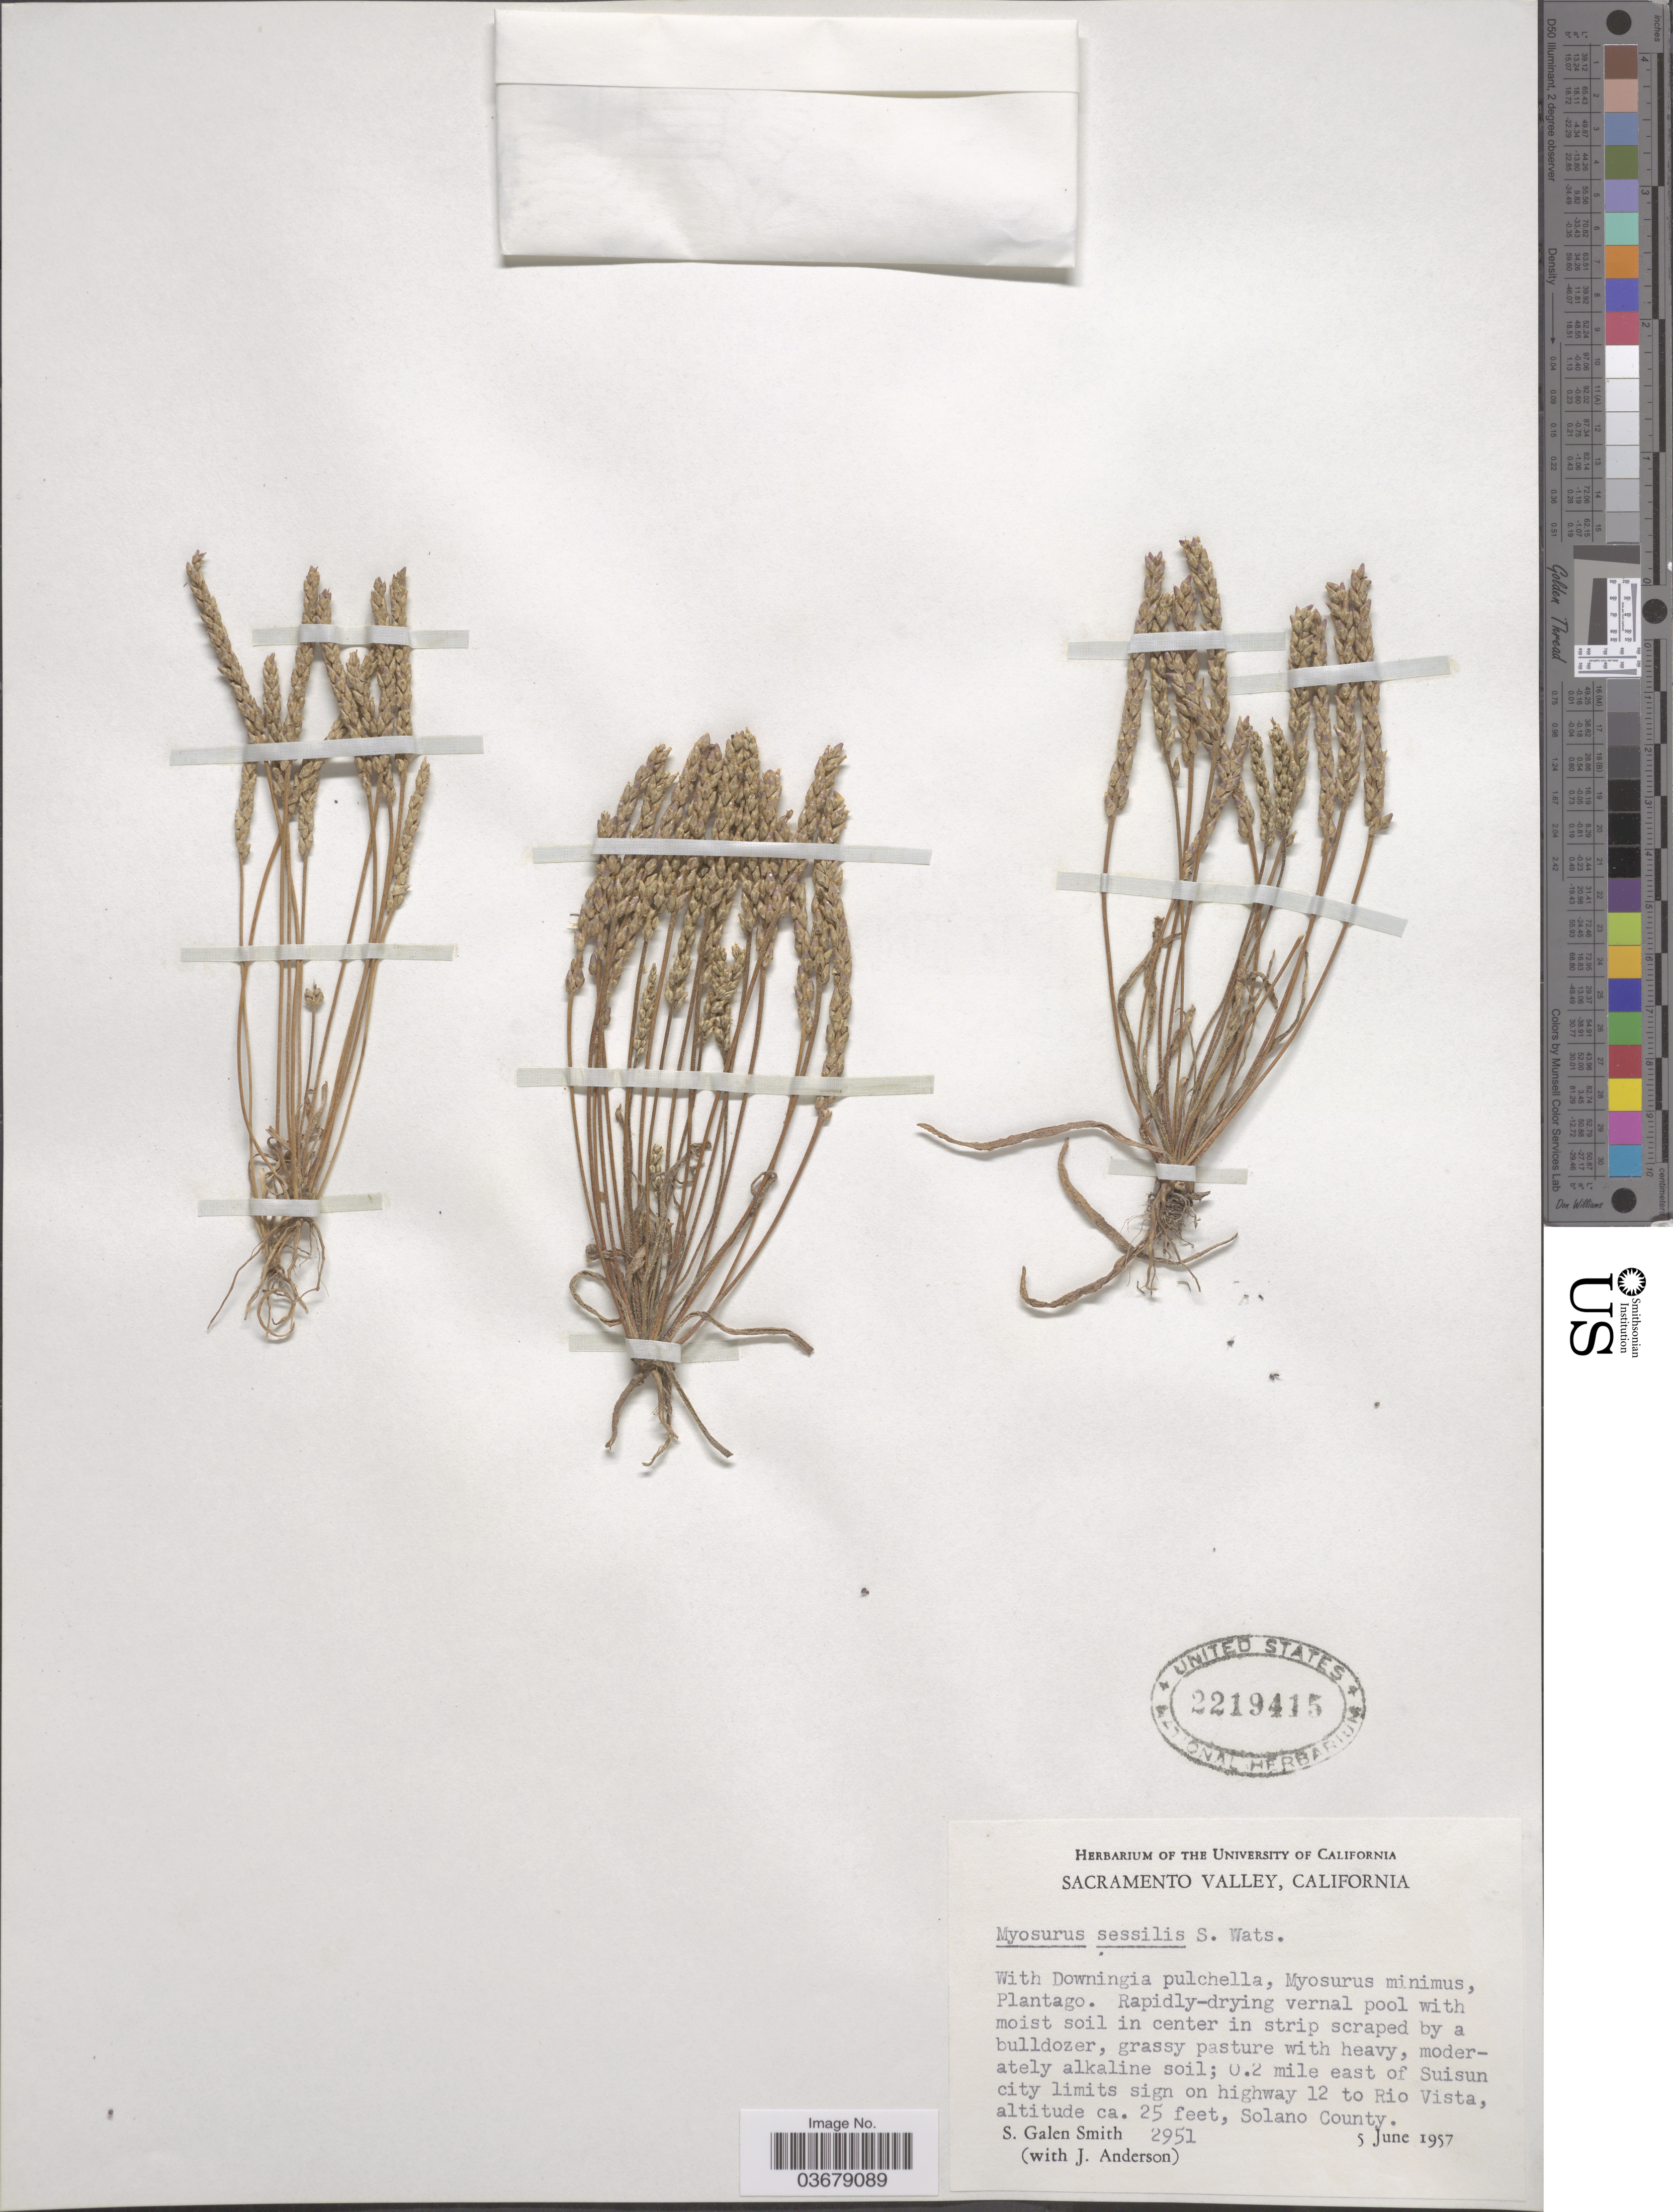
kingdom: Plantae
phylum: Tracheophyta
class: Magnoliopsida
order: Ranunculales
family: Ranunculaceae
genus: Myosurus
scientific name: Myosurus sessilis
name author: S. Watson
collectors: S. G. Smith & J. Anderson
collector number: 2951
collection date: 1957-06-05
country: United States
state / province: California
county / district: Solano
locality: Sacramento Valley, California. 0.2 mile east of Suisun city limits sign on highway 12 to Rio Vista, Solana County.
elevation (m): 8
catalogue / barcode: US 2219415